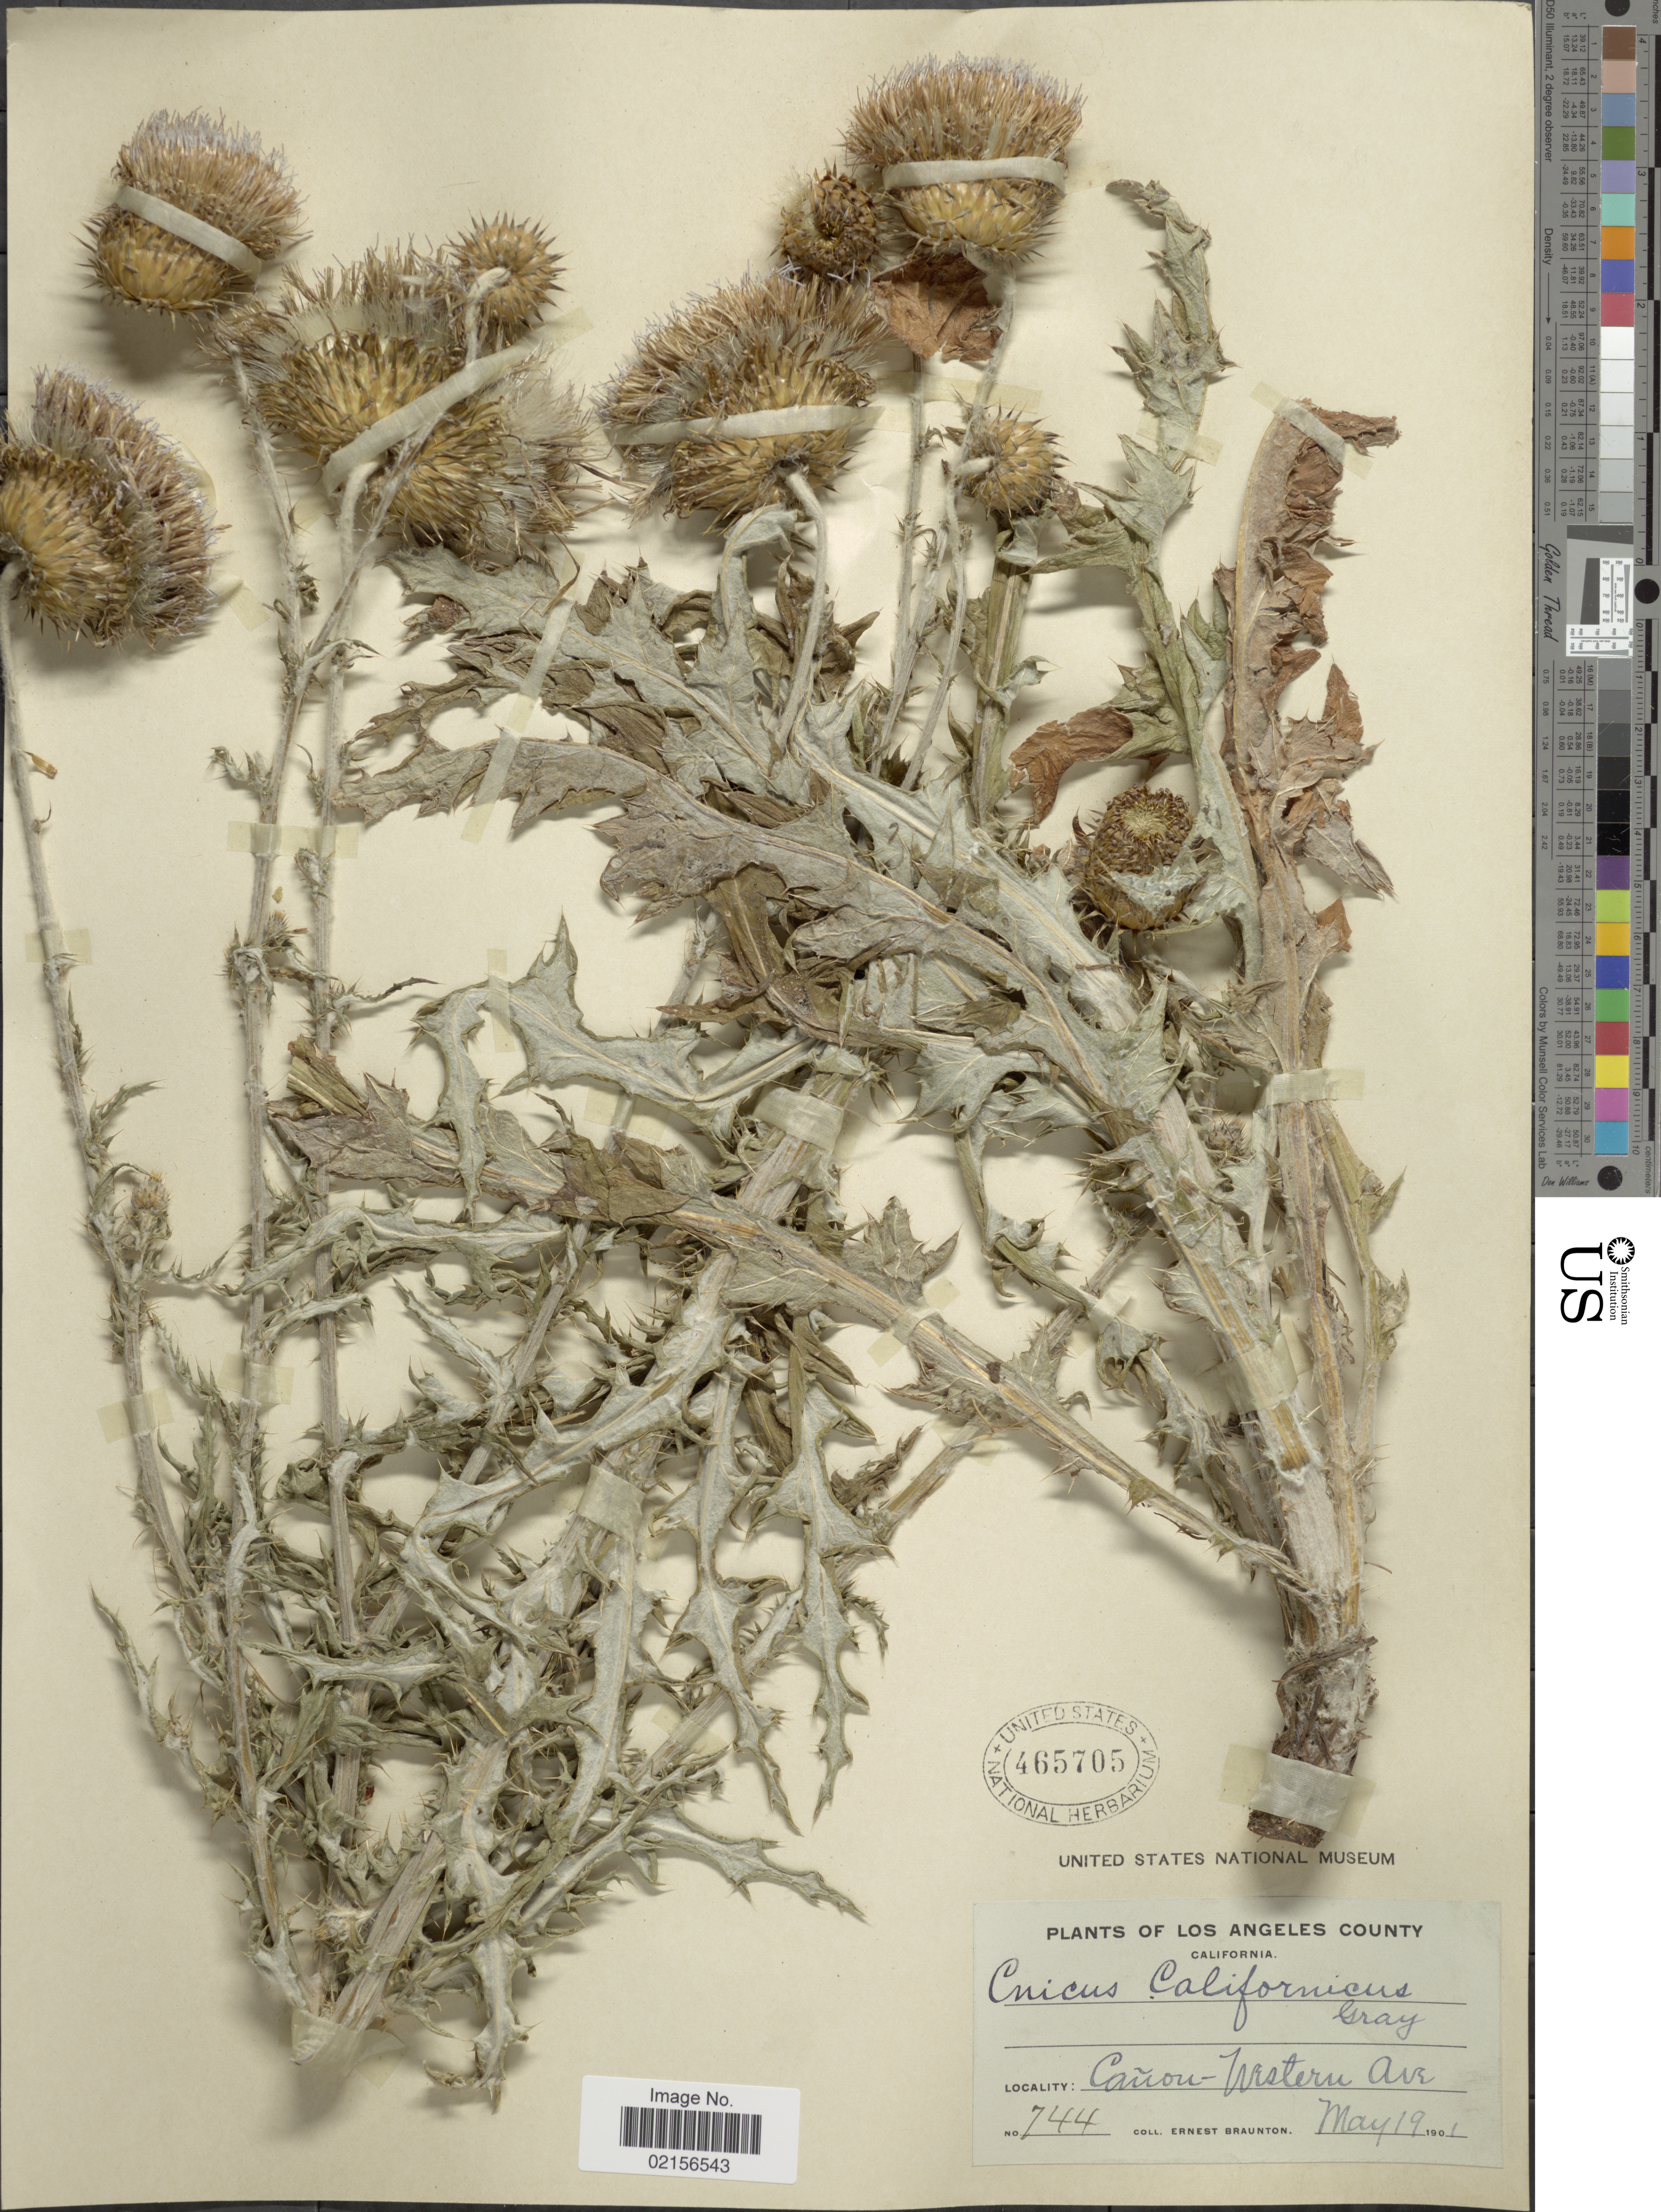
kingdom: Plantae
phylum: Tracheophyta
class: Magnoliopsida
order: Asterales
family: Asteraceae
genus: Cirsium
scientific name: Cirsium occidentale var. californicum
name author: (A. Gray) D.J. Keil & C.E. Turner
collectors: E. Braunton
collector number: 744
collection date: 1901-05-19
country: United States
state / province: California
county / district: Los Angeles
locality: Los Angeles County, Cañon-Western Ave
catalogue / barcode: US 465705